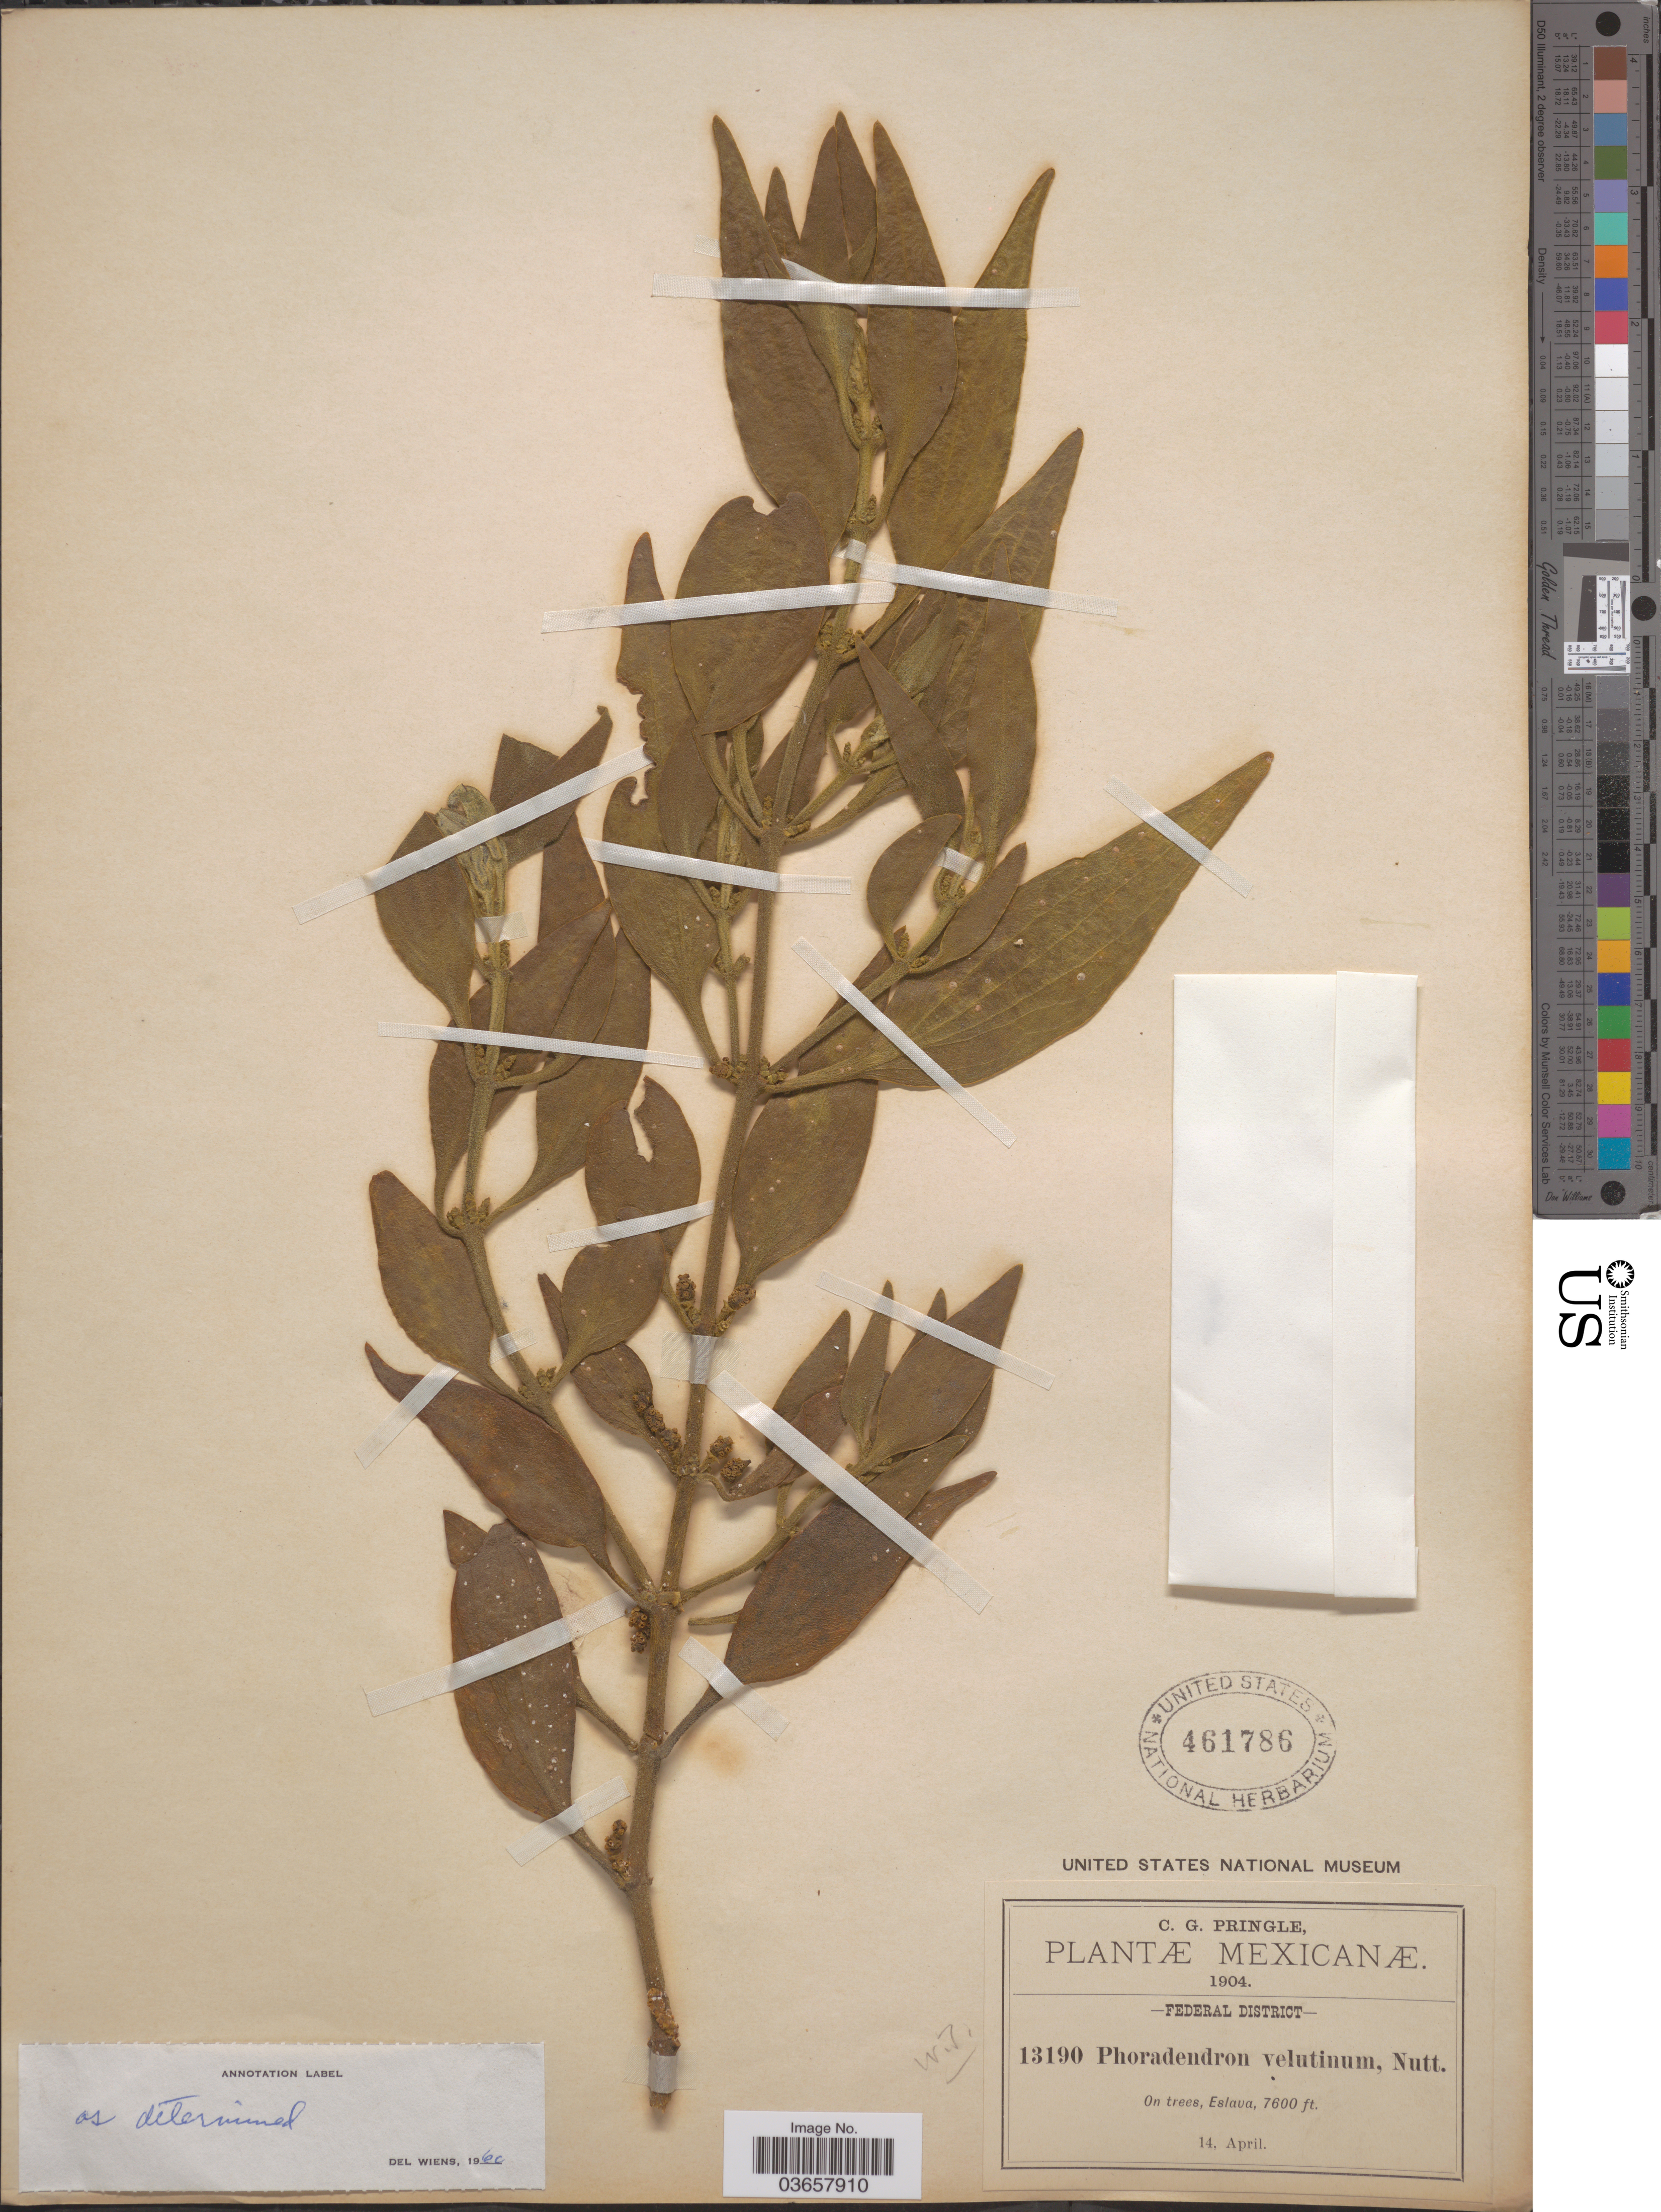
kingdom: Plantae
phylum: Tracheophyta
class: Magnoliopsida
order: Santalales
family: Viscaceae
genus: Phoradendron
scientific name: Phoradendron velutinum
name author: (DC.) Oliv.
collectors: C. G. Pringle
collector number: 13190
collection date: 1904-04-14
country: Mexico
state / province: Distrito Federal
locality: Federal District. Eslava.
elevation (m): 2316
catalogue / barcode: US 461786